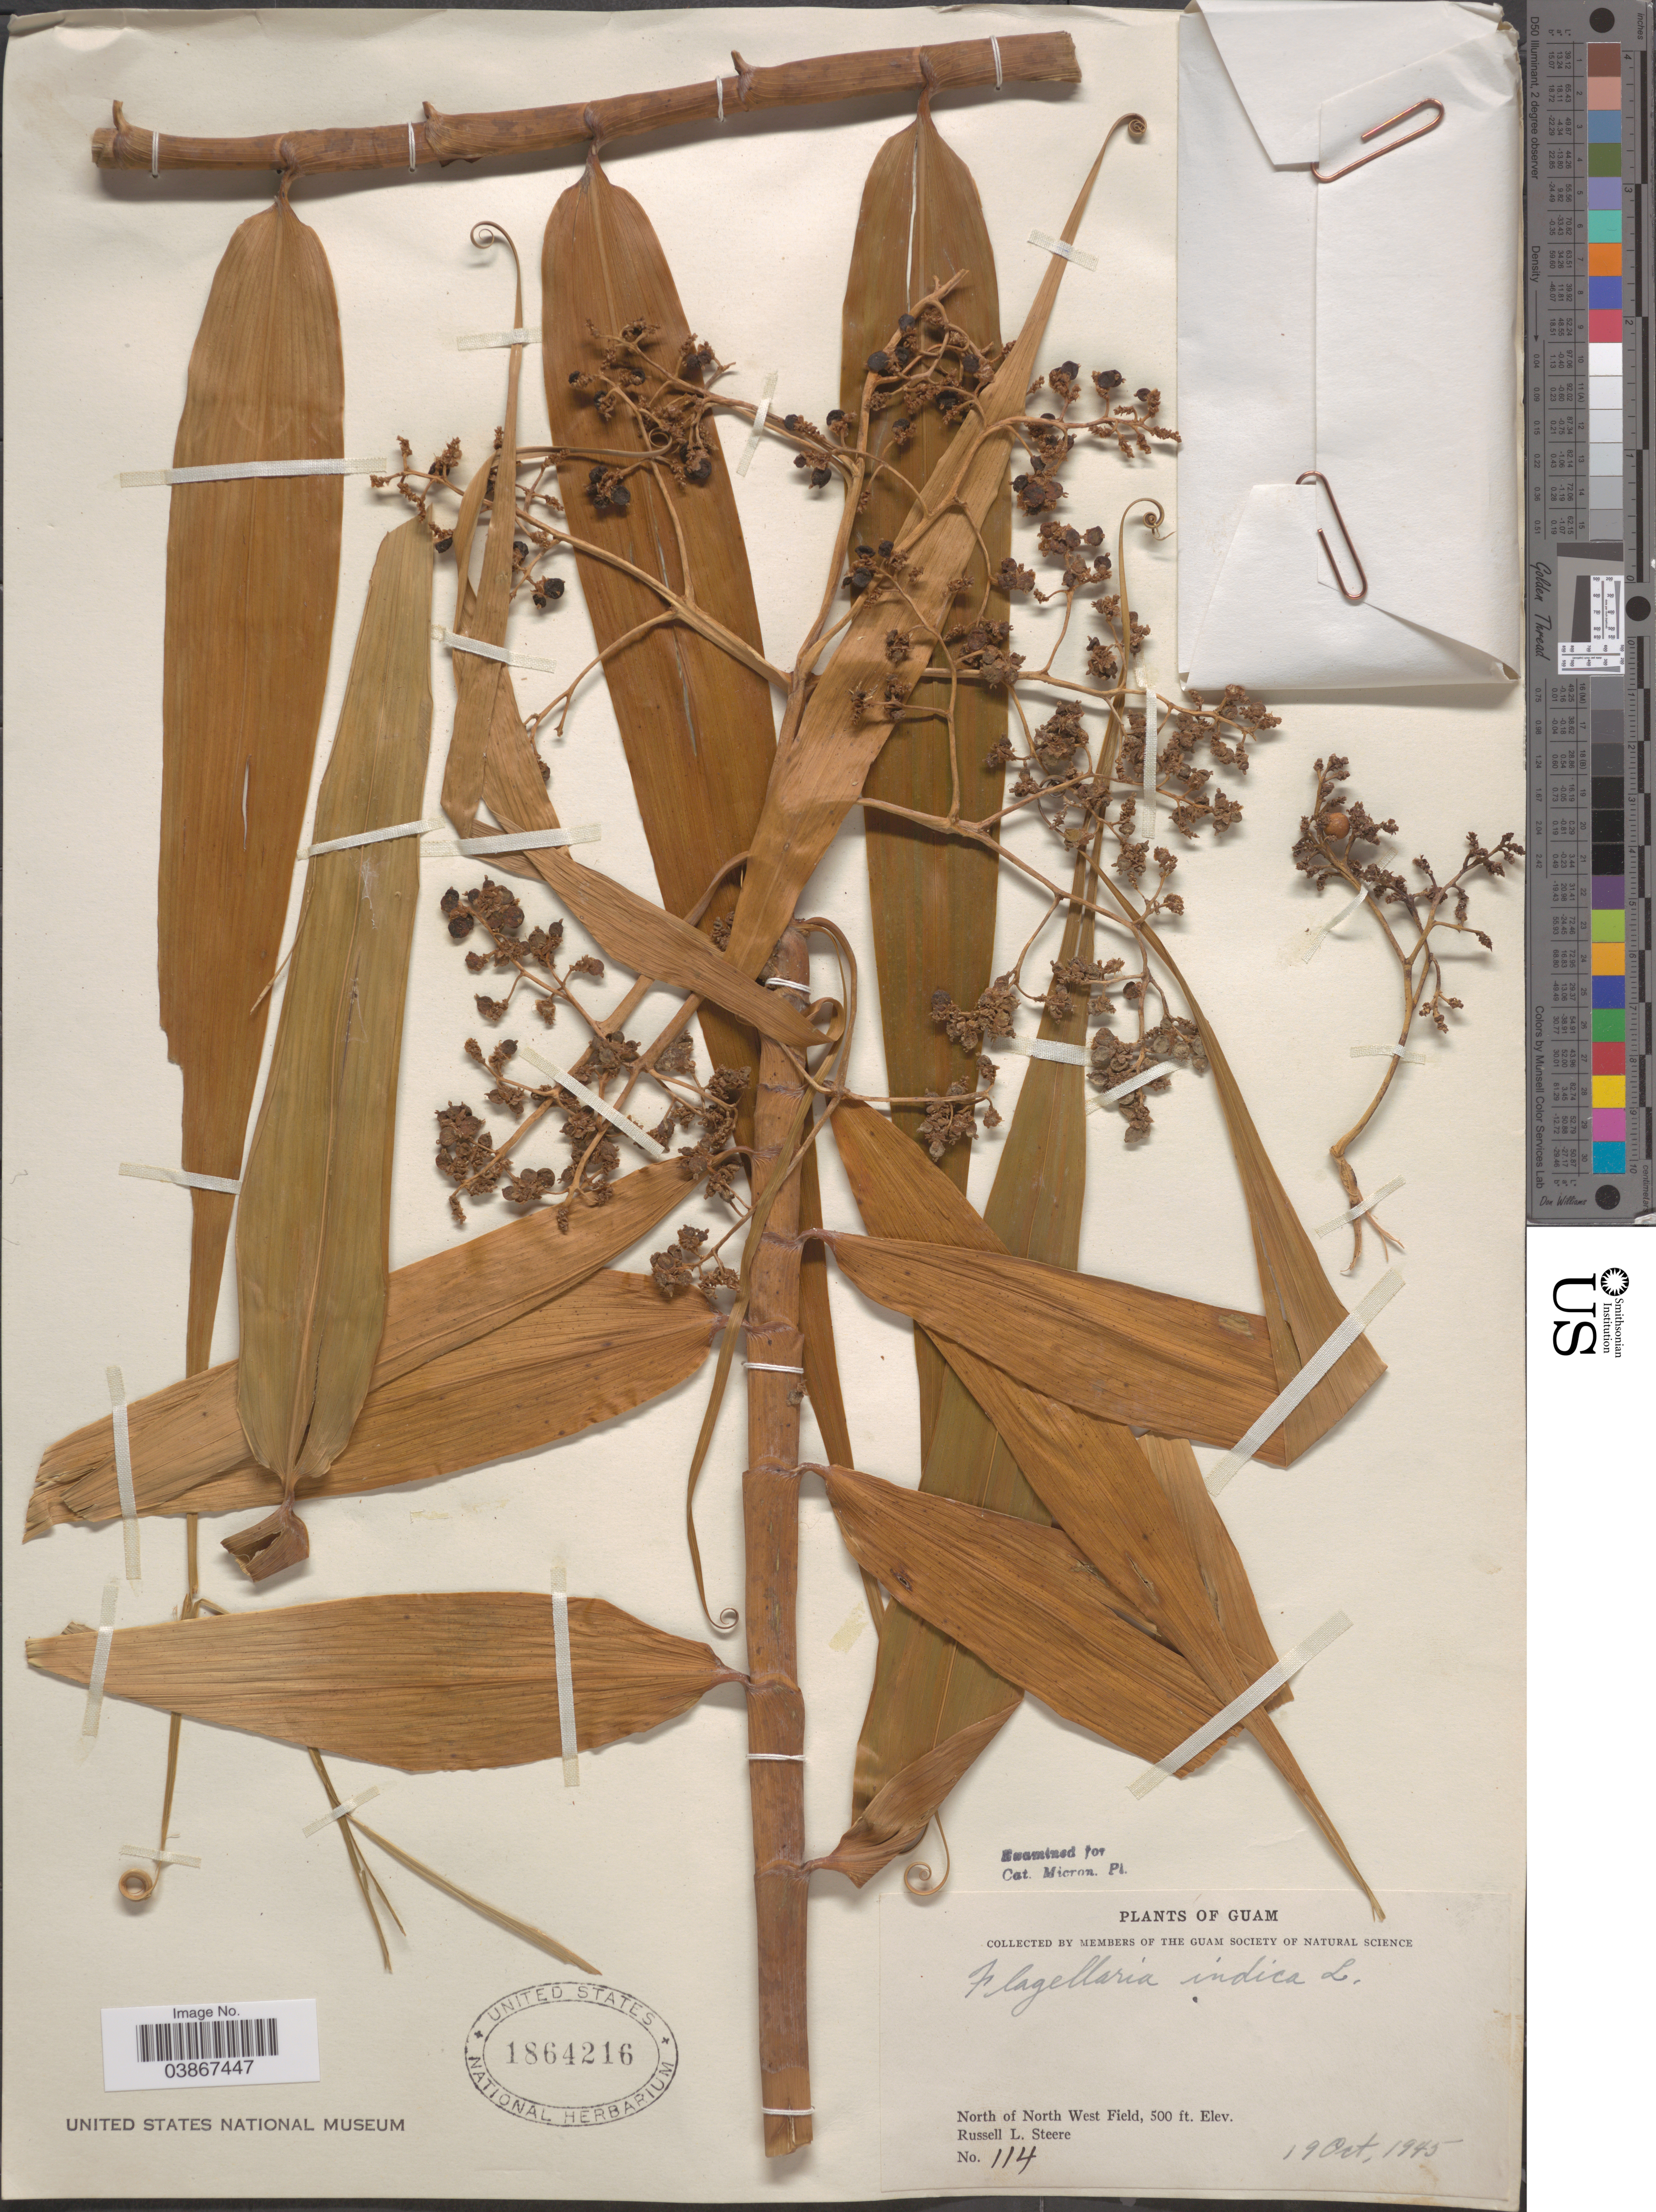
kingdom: Plantae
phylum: Tracheophyta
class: Liliopsida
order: Poales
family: Flagellariaceae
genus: Flagellaria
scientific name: Flagellaria indica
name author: L.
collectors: R. L. Steere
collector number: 114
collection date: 1945-10-19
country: Guam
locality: North of North West Field.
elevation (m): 152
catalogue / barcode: US 1864216